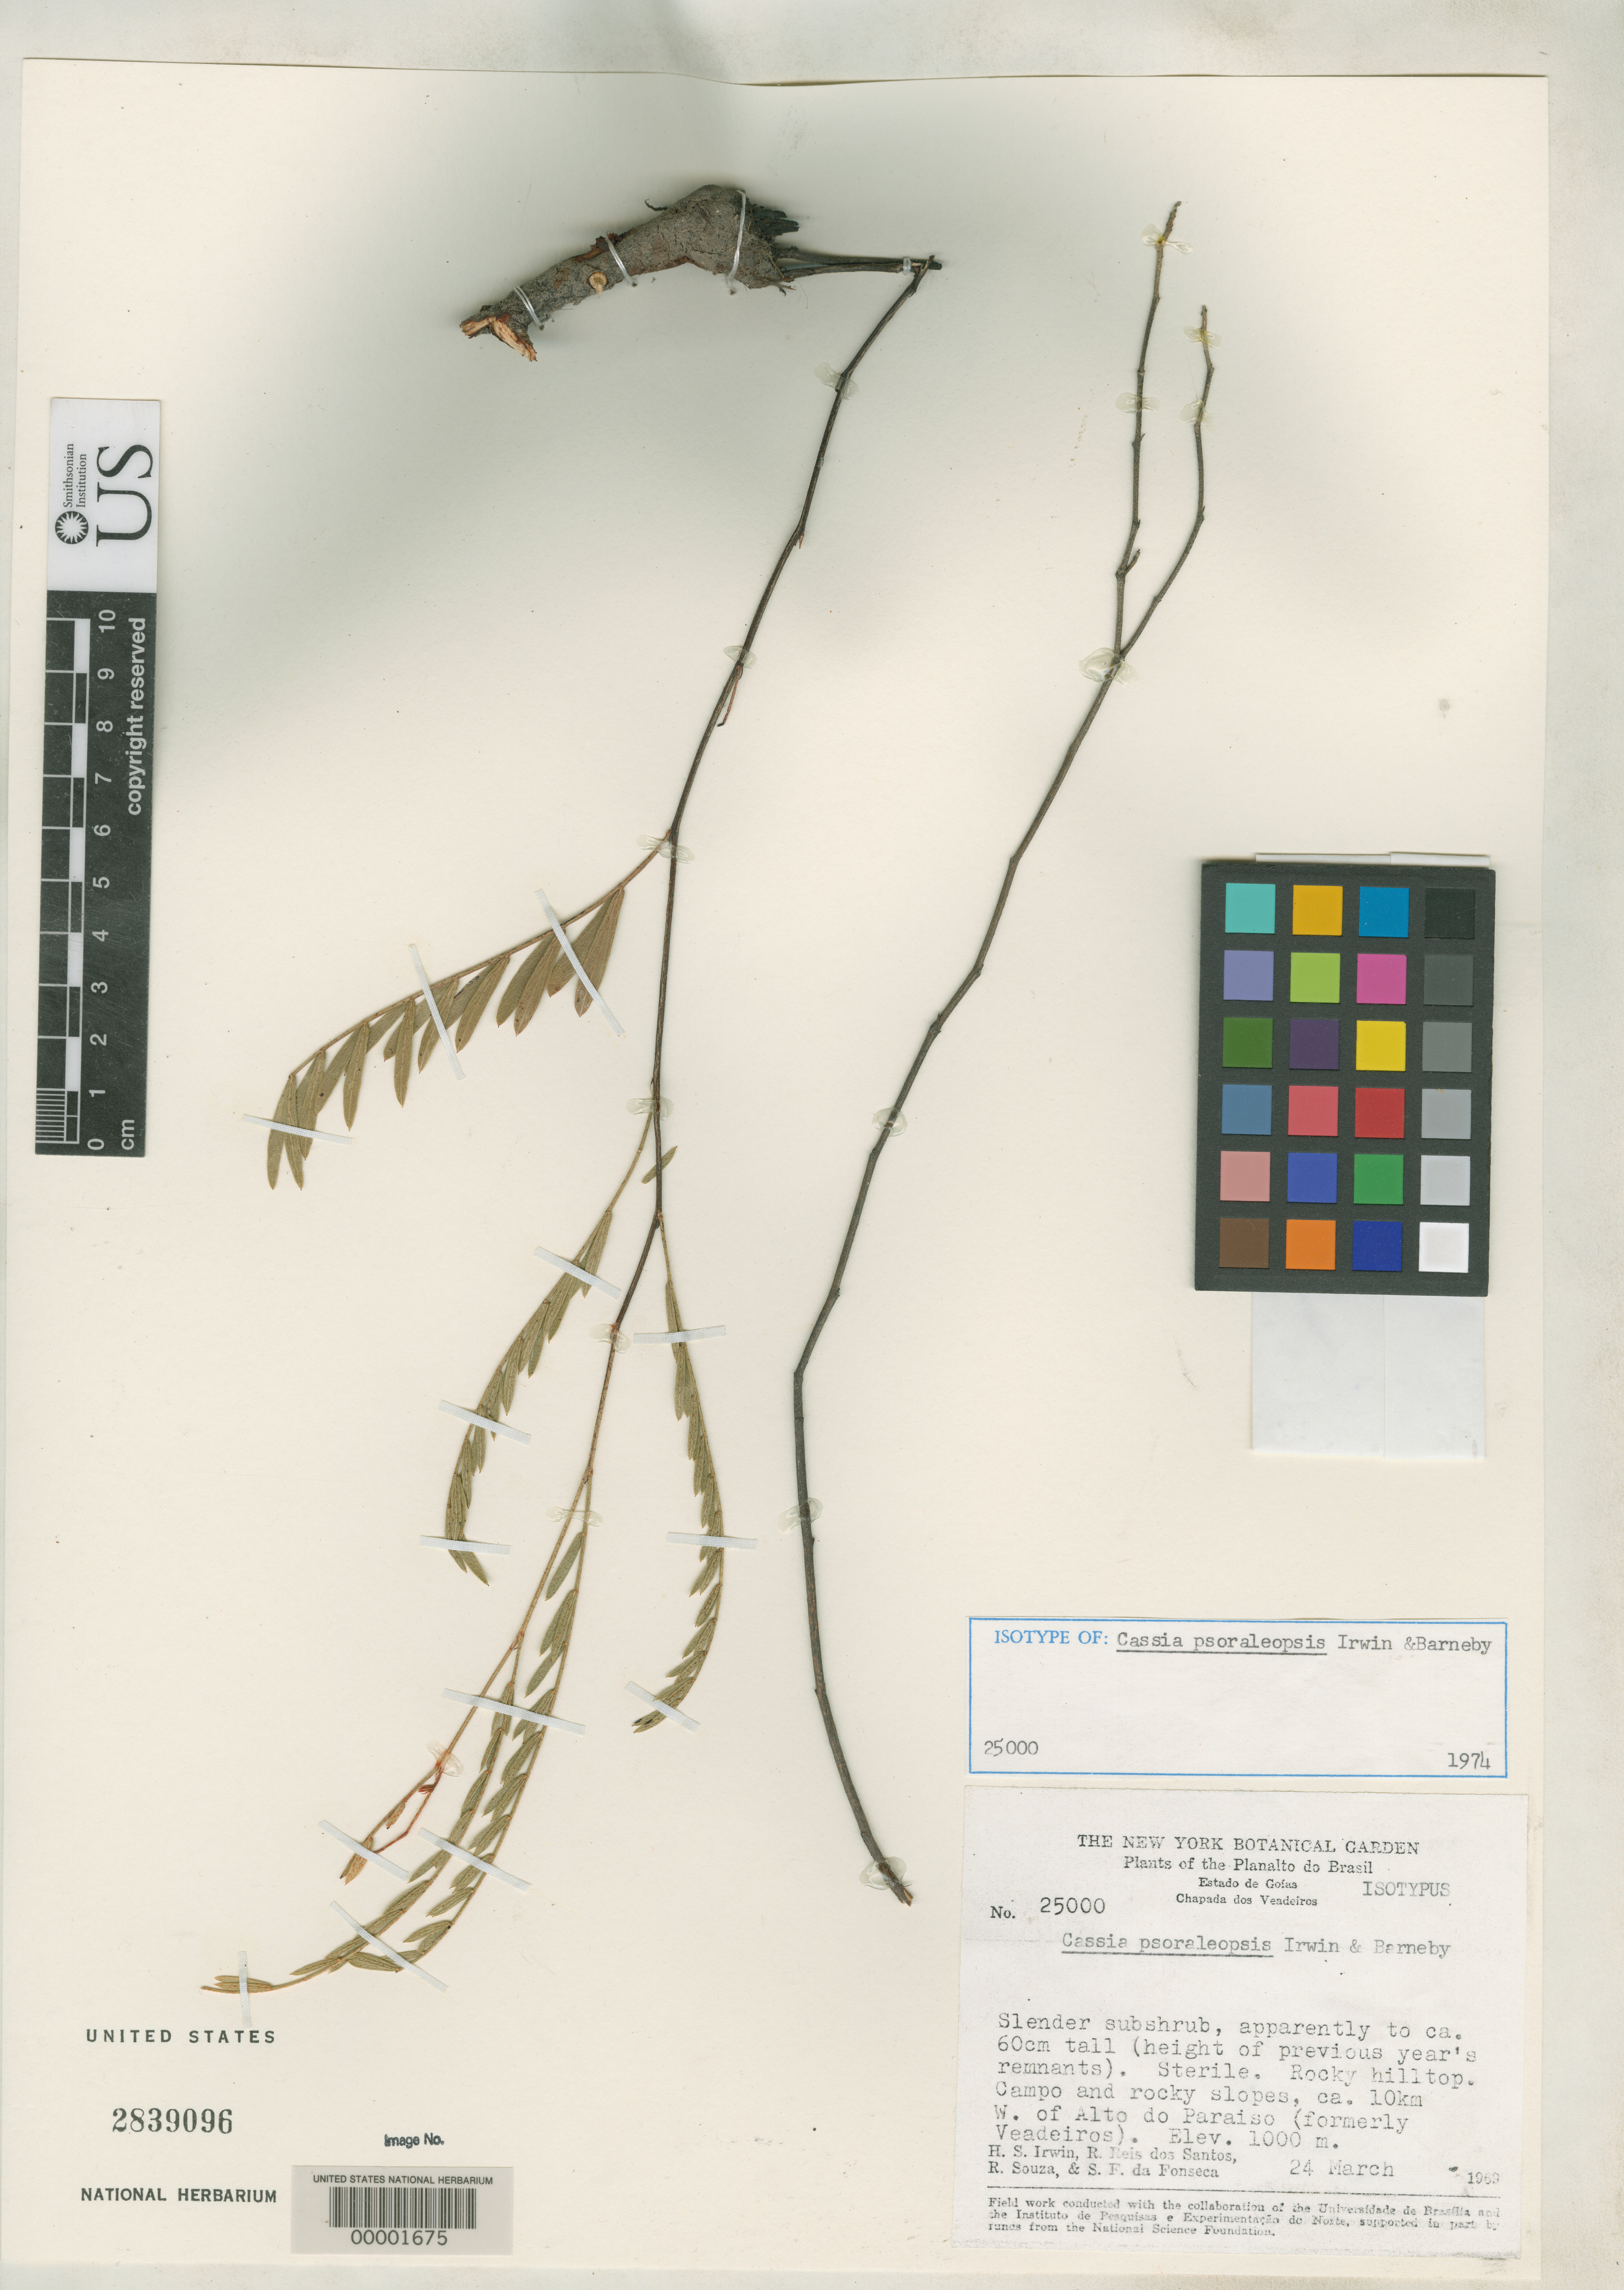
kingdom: Plantae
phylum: Tracheophyta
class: Magnoliopsida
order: Fabales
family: Fabaceae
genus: Cassia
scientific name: Cassia psoraleopsis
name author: H.S. Irwin & Barneby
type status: Isotype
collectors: H. Irwin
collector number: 25000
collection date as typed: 24 Mar 1969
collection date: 1969-03-24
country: Brazil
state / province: Goiás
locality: Chapada dos Veadeiros, W of Alto Paraiso.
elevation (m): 1000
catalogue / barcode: US 2839096